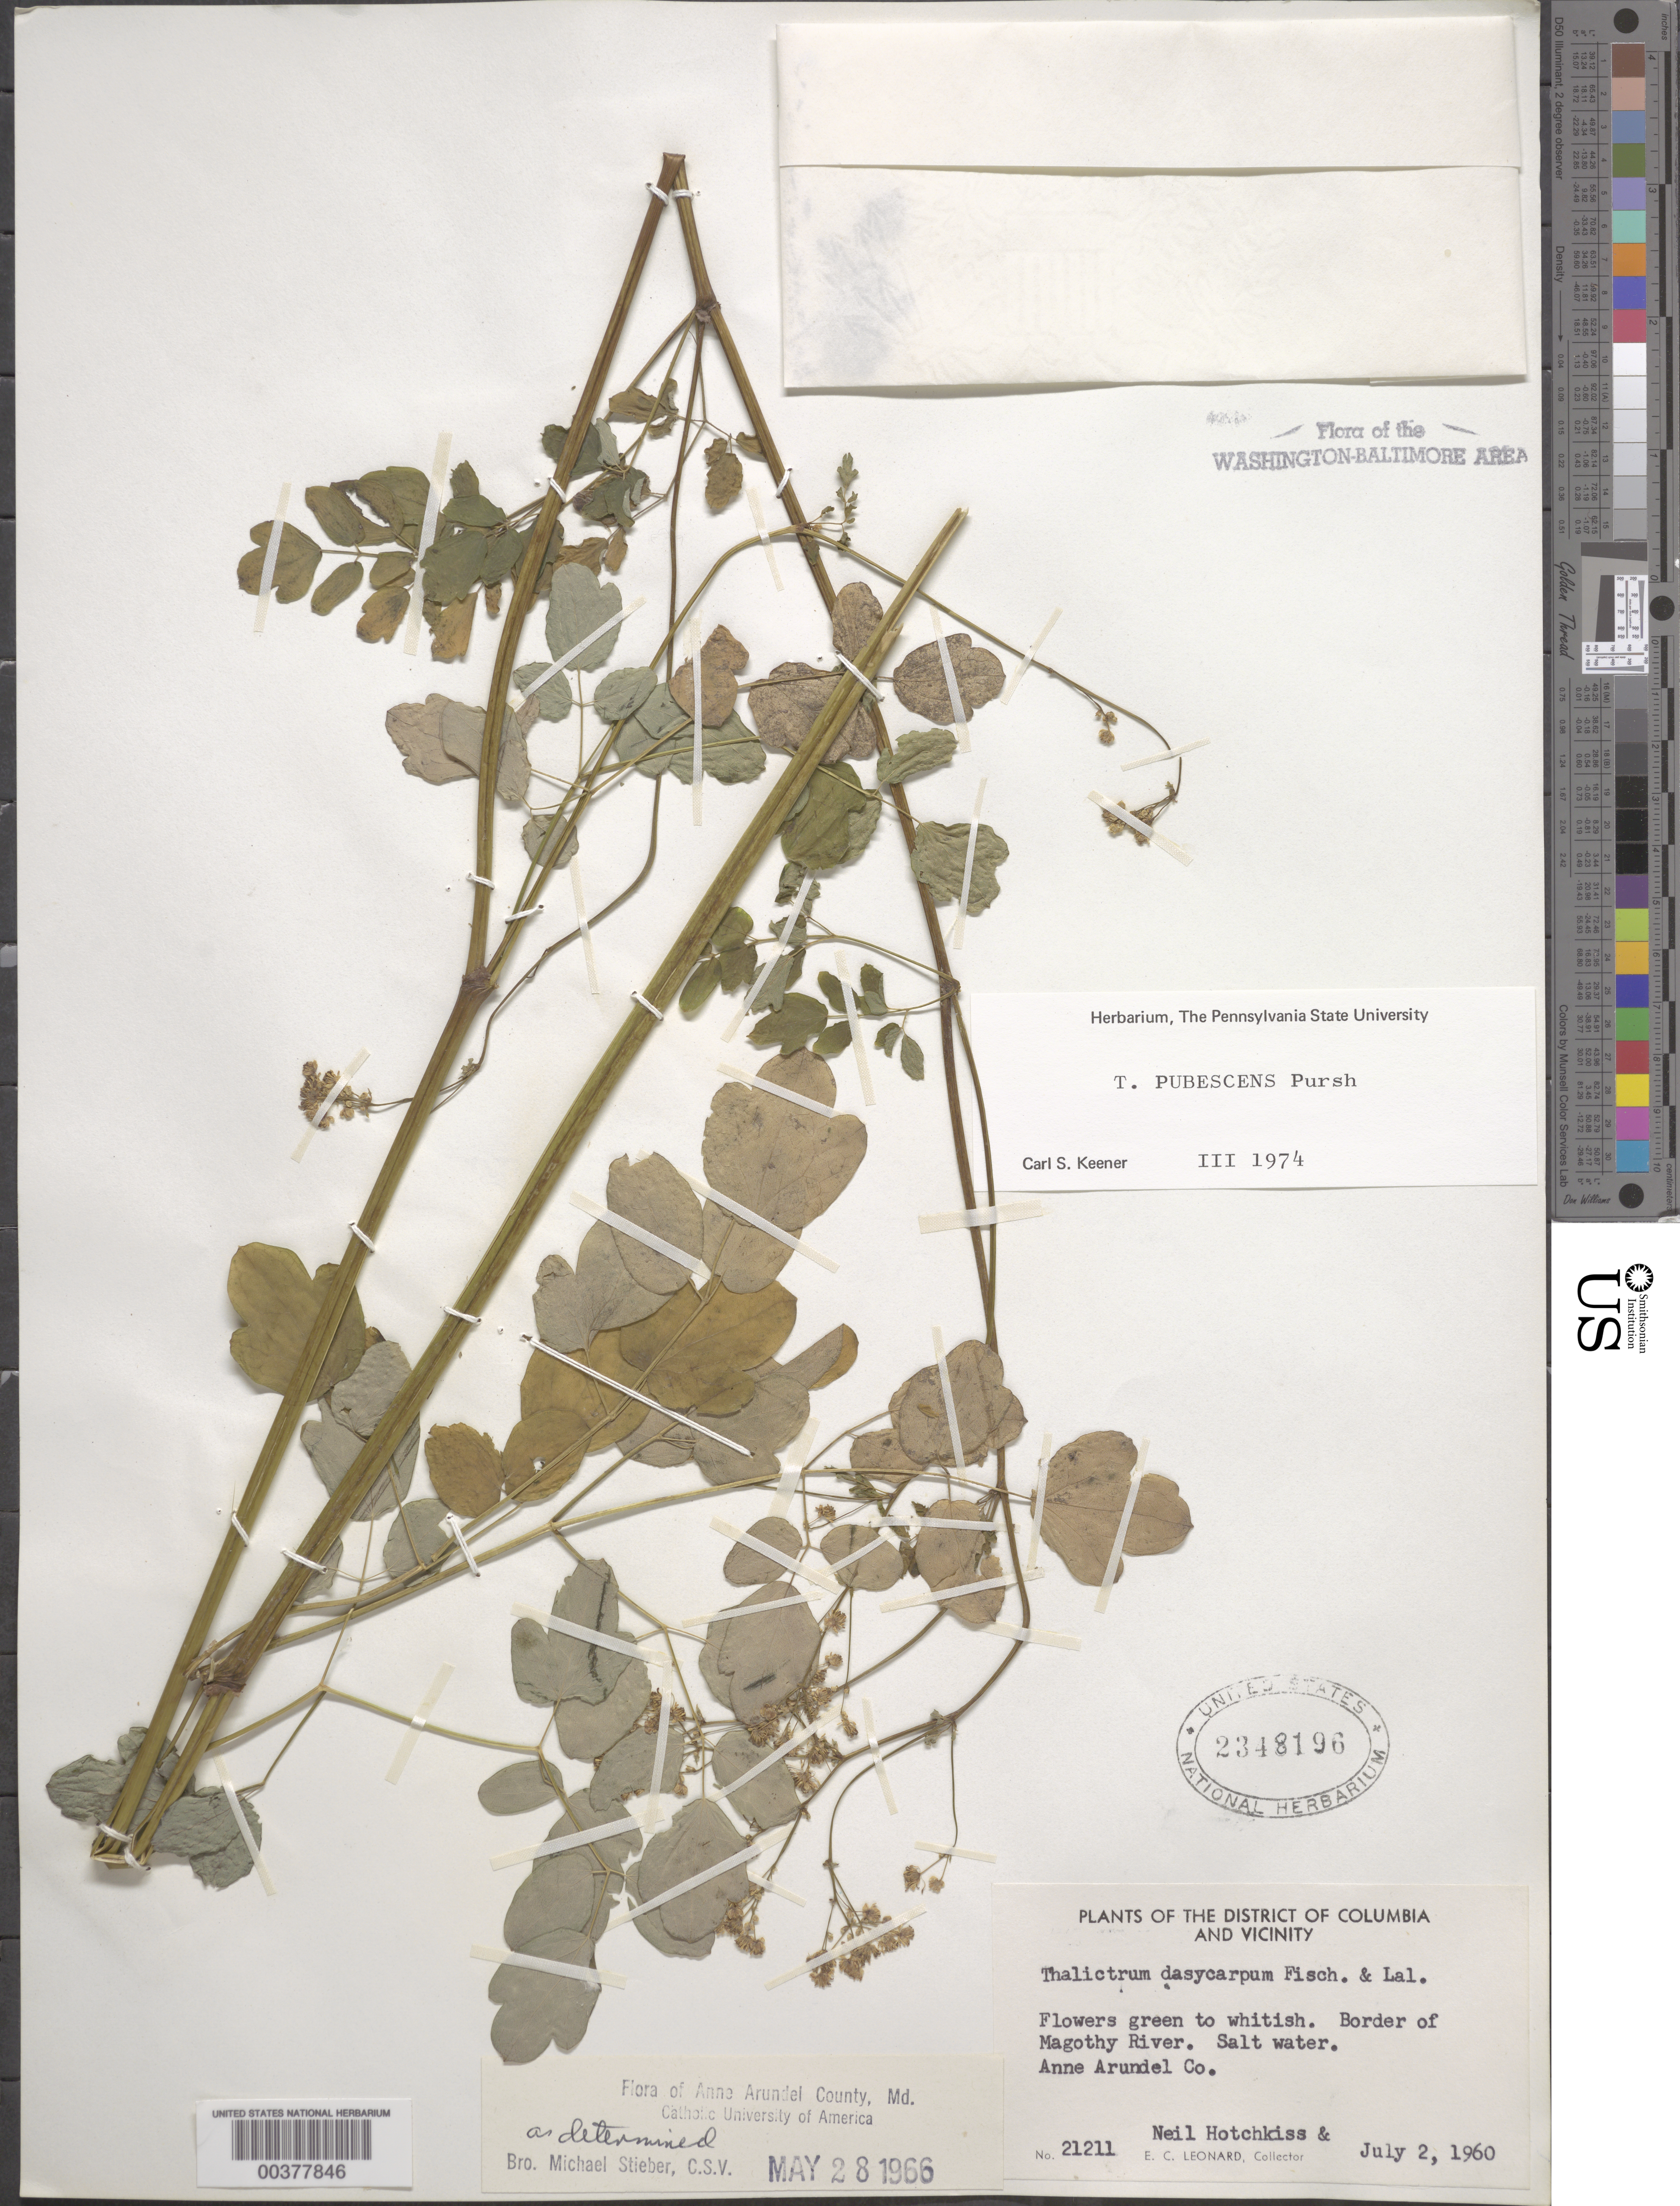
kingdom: Plantae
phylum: Tracheophyta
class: Magnoliopsida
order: Ranunculales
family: Ranunculaceae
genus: Thalictrum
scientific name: Thalictrum pubescens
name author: Pursh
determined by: Keener, C. S.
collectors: E. C. Leonard & N. Hotchkiss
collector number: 21211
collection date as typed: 02 Jul 1960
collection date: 1960-07-02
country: United States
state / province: Maryland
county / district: Anne Arundel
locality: Border of Magothy River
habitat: Salt water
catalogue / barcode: US 2348196